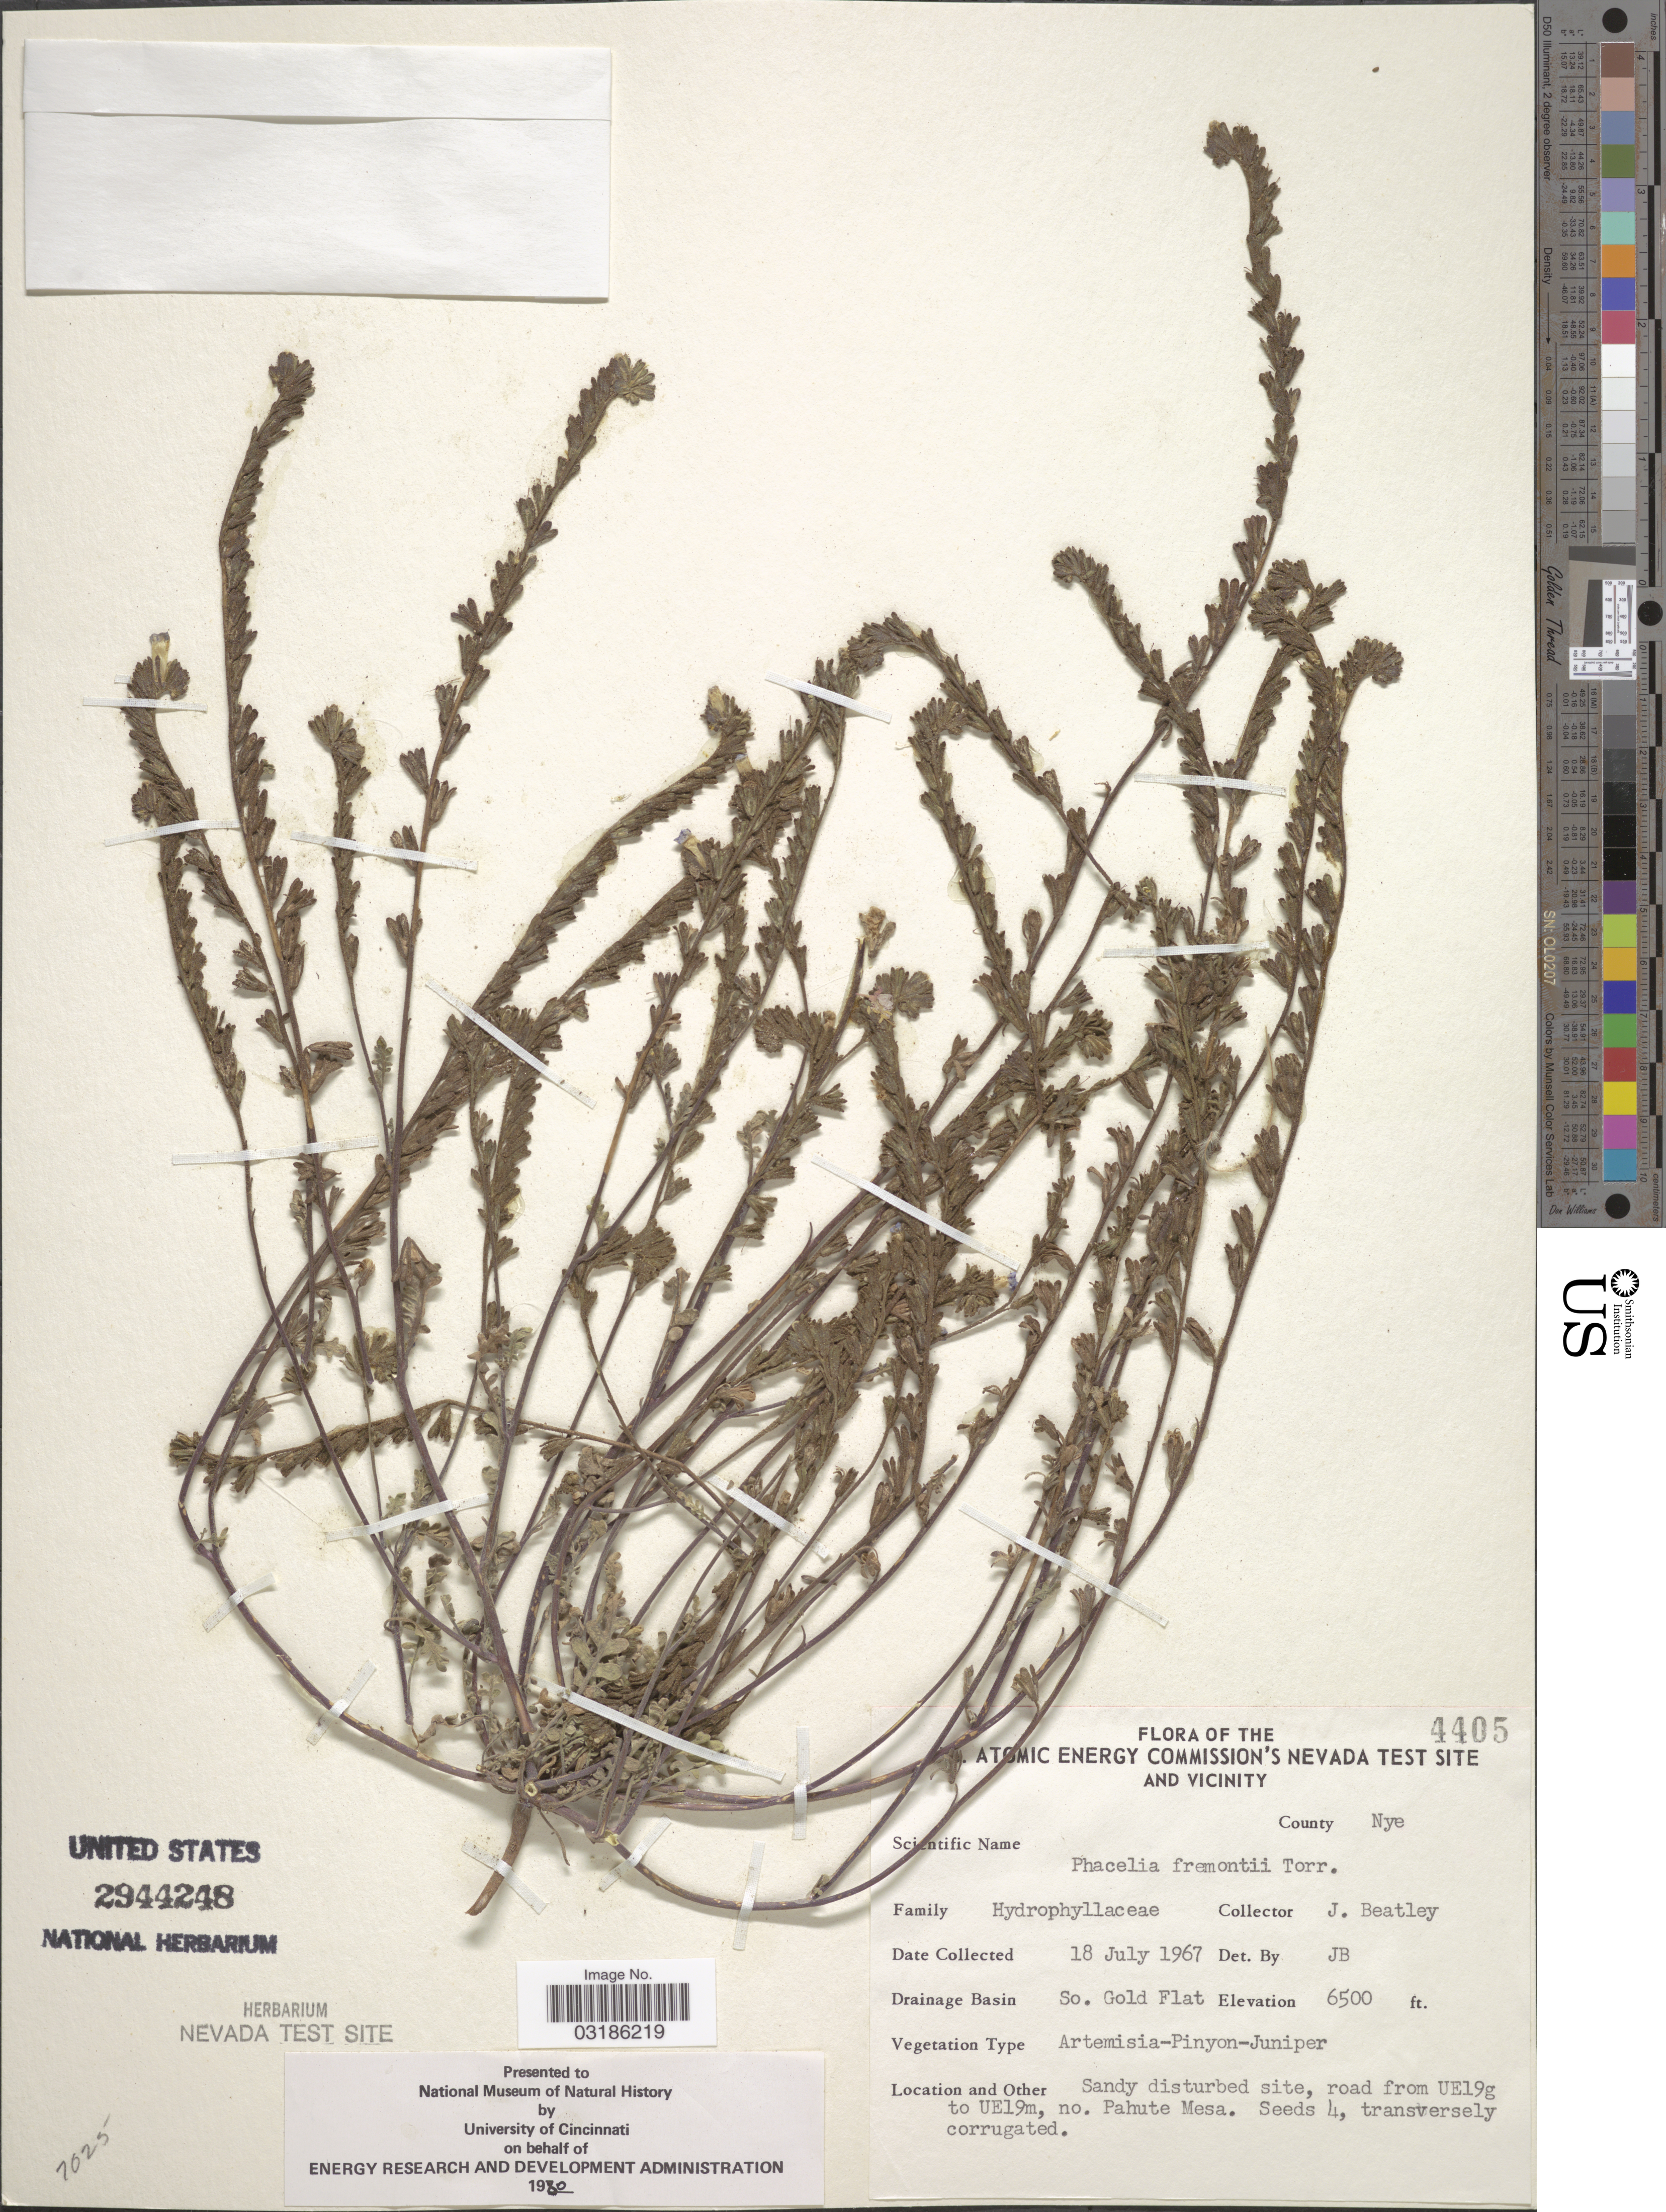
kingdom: Plantae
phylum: Tracheophyta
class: Magnoliopsida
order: Boraginales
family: Hydrophyllaceae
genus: Phacelia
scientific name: Phacelia fremontii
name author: Torr.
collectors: J. C. Beatley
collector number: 4405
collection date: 1967-07-18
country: United States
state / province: Nevada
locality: U.S. Atomic Energy Commission's Nevada Test Site and vicinity. County Nye. Drainage Basin So. Gold Flat. Road from UE19g to UE19m, no. Pahute Mesa.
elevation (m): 1981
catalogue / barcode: US 2944248